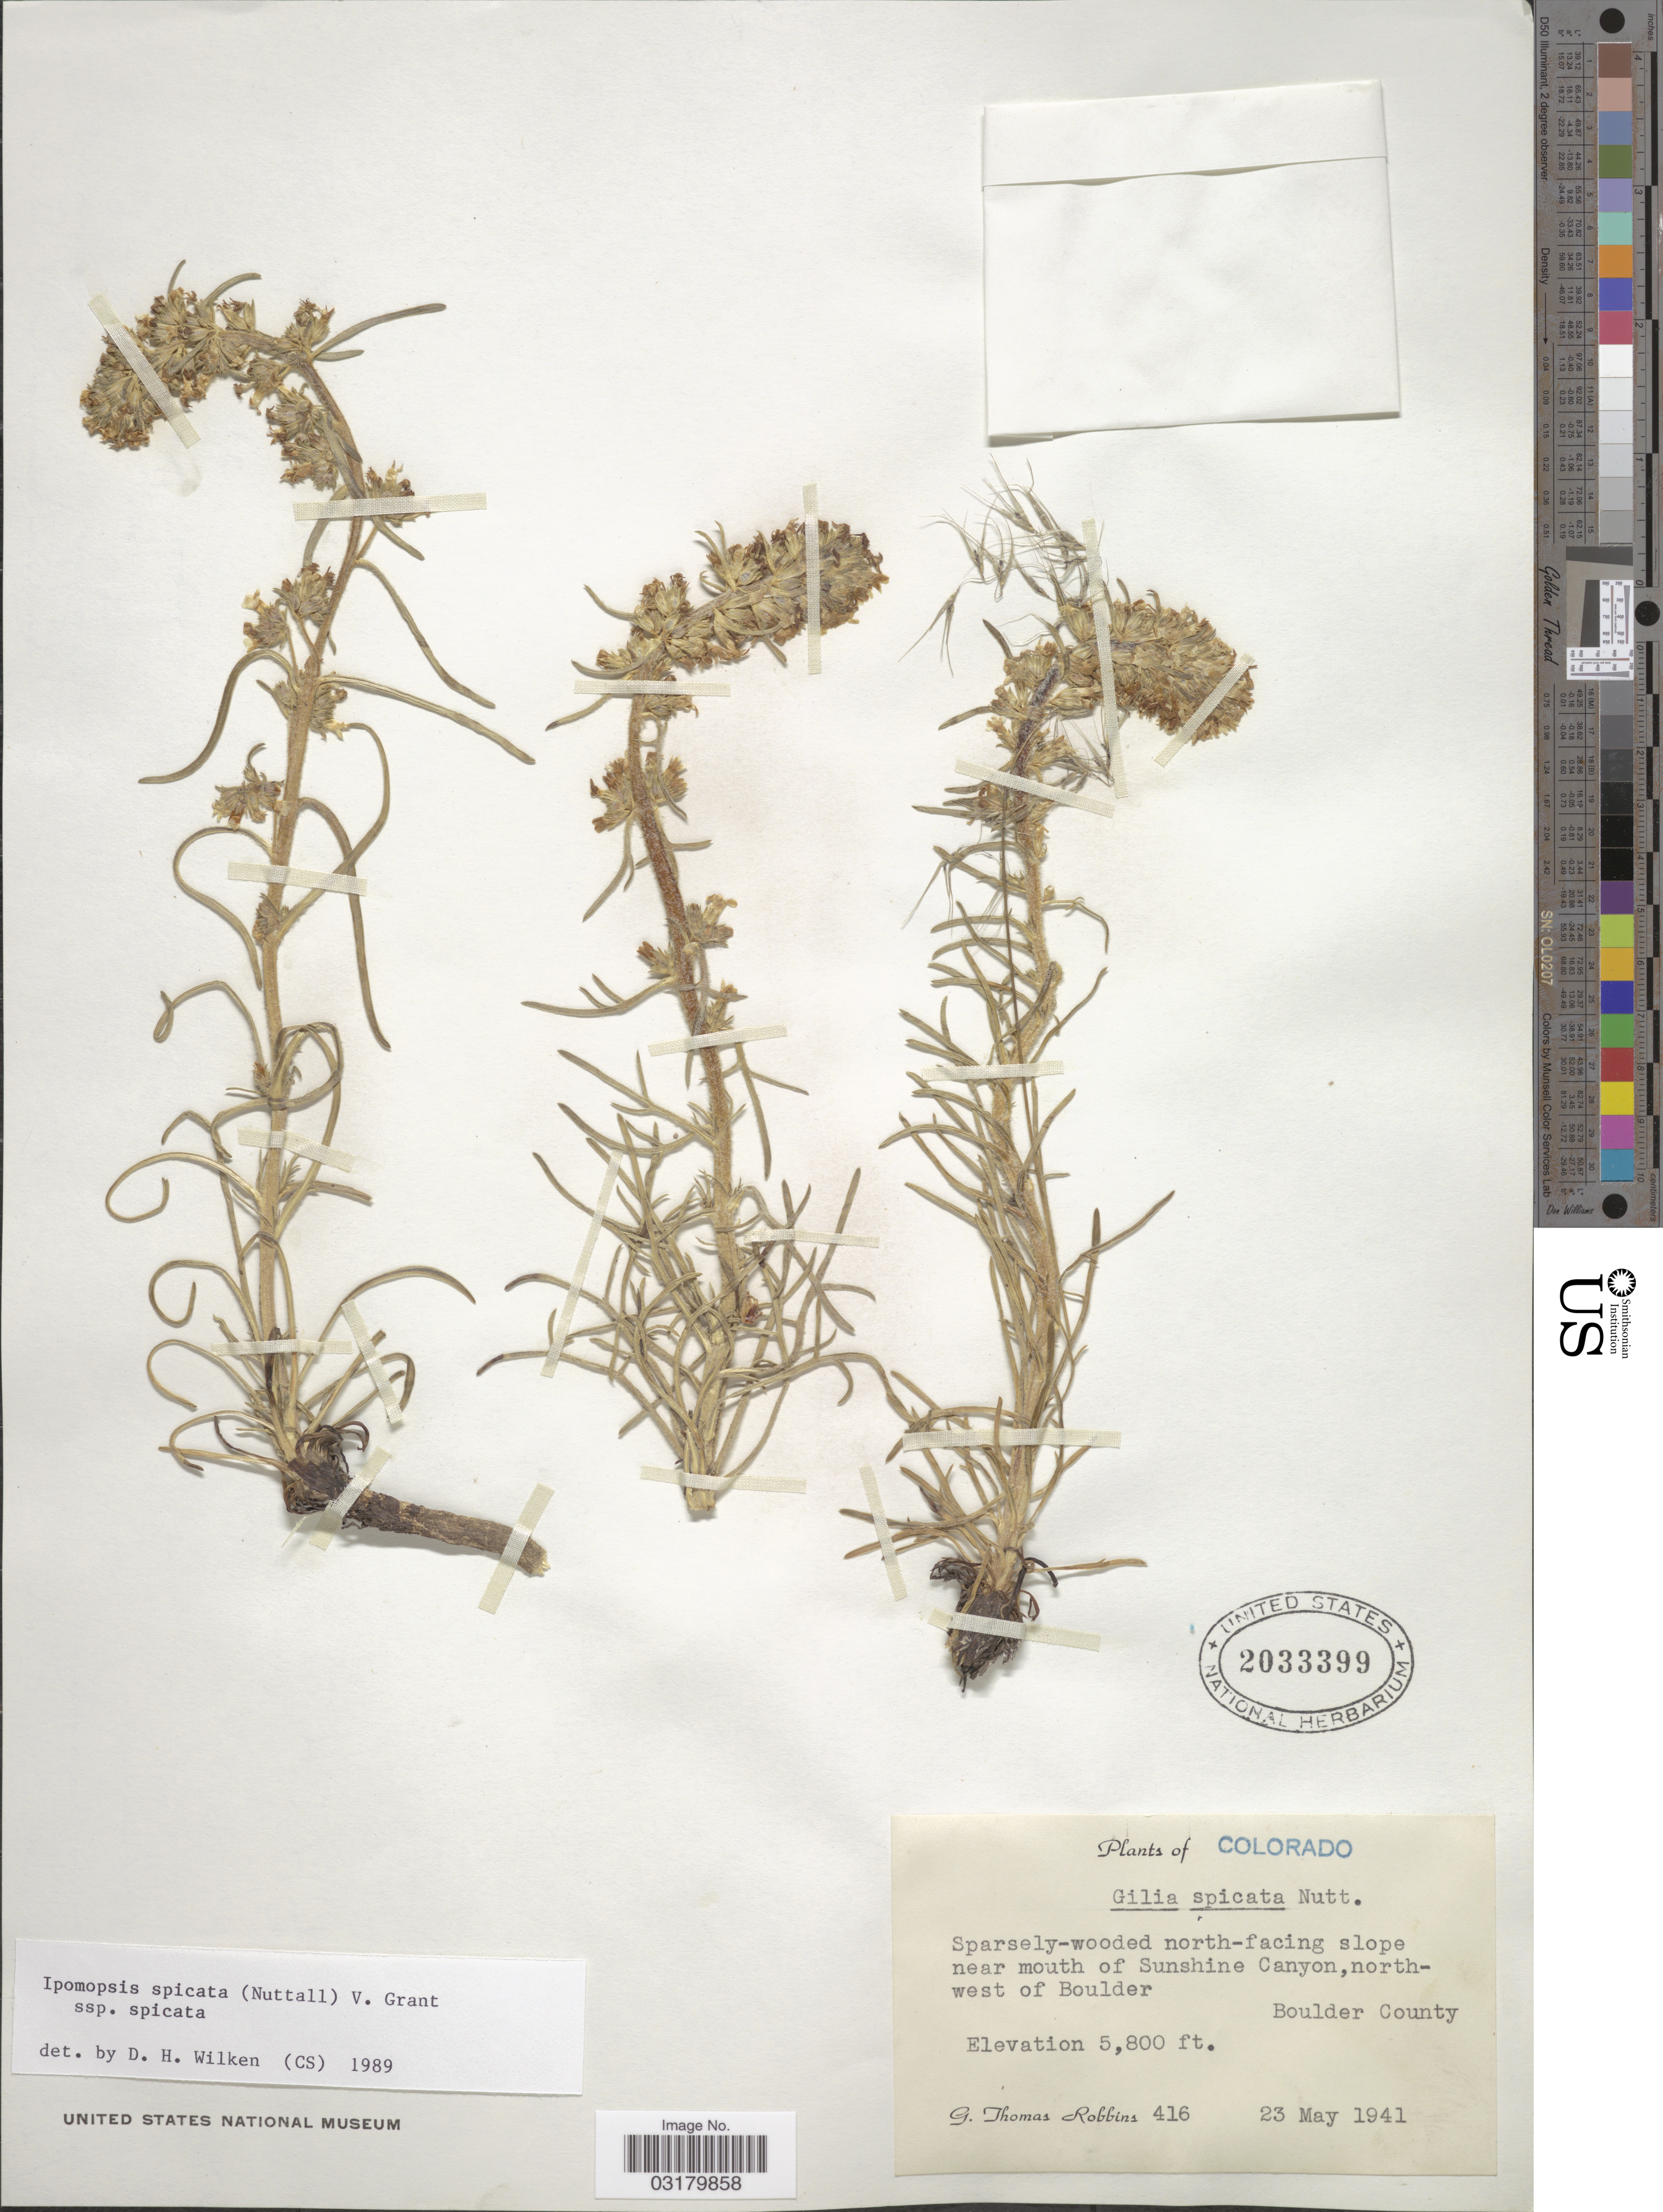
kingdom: Plantae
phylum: Tracheophyta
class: Magnoliopsida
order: Ericales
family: Polemoniaceae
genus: Ipomopsis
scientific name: Ipomopsis spicata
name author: (Nutt.) V.E. Grant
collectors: G. T. Robbins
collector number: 416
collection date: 1941-05-23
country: United States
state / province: Colorado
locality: Sparsely-wooded north-facing slope near mouth of Sunshine Canyon, northwest of Boulder, Boulder County.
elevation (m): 1768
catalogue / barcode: US 2033399